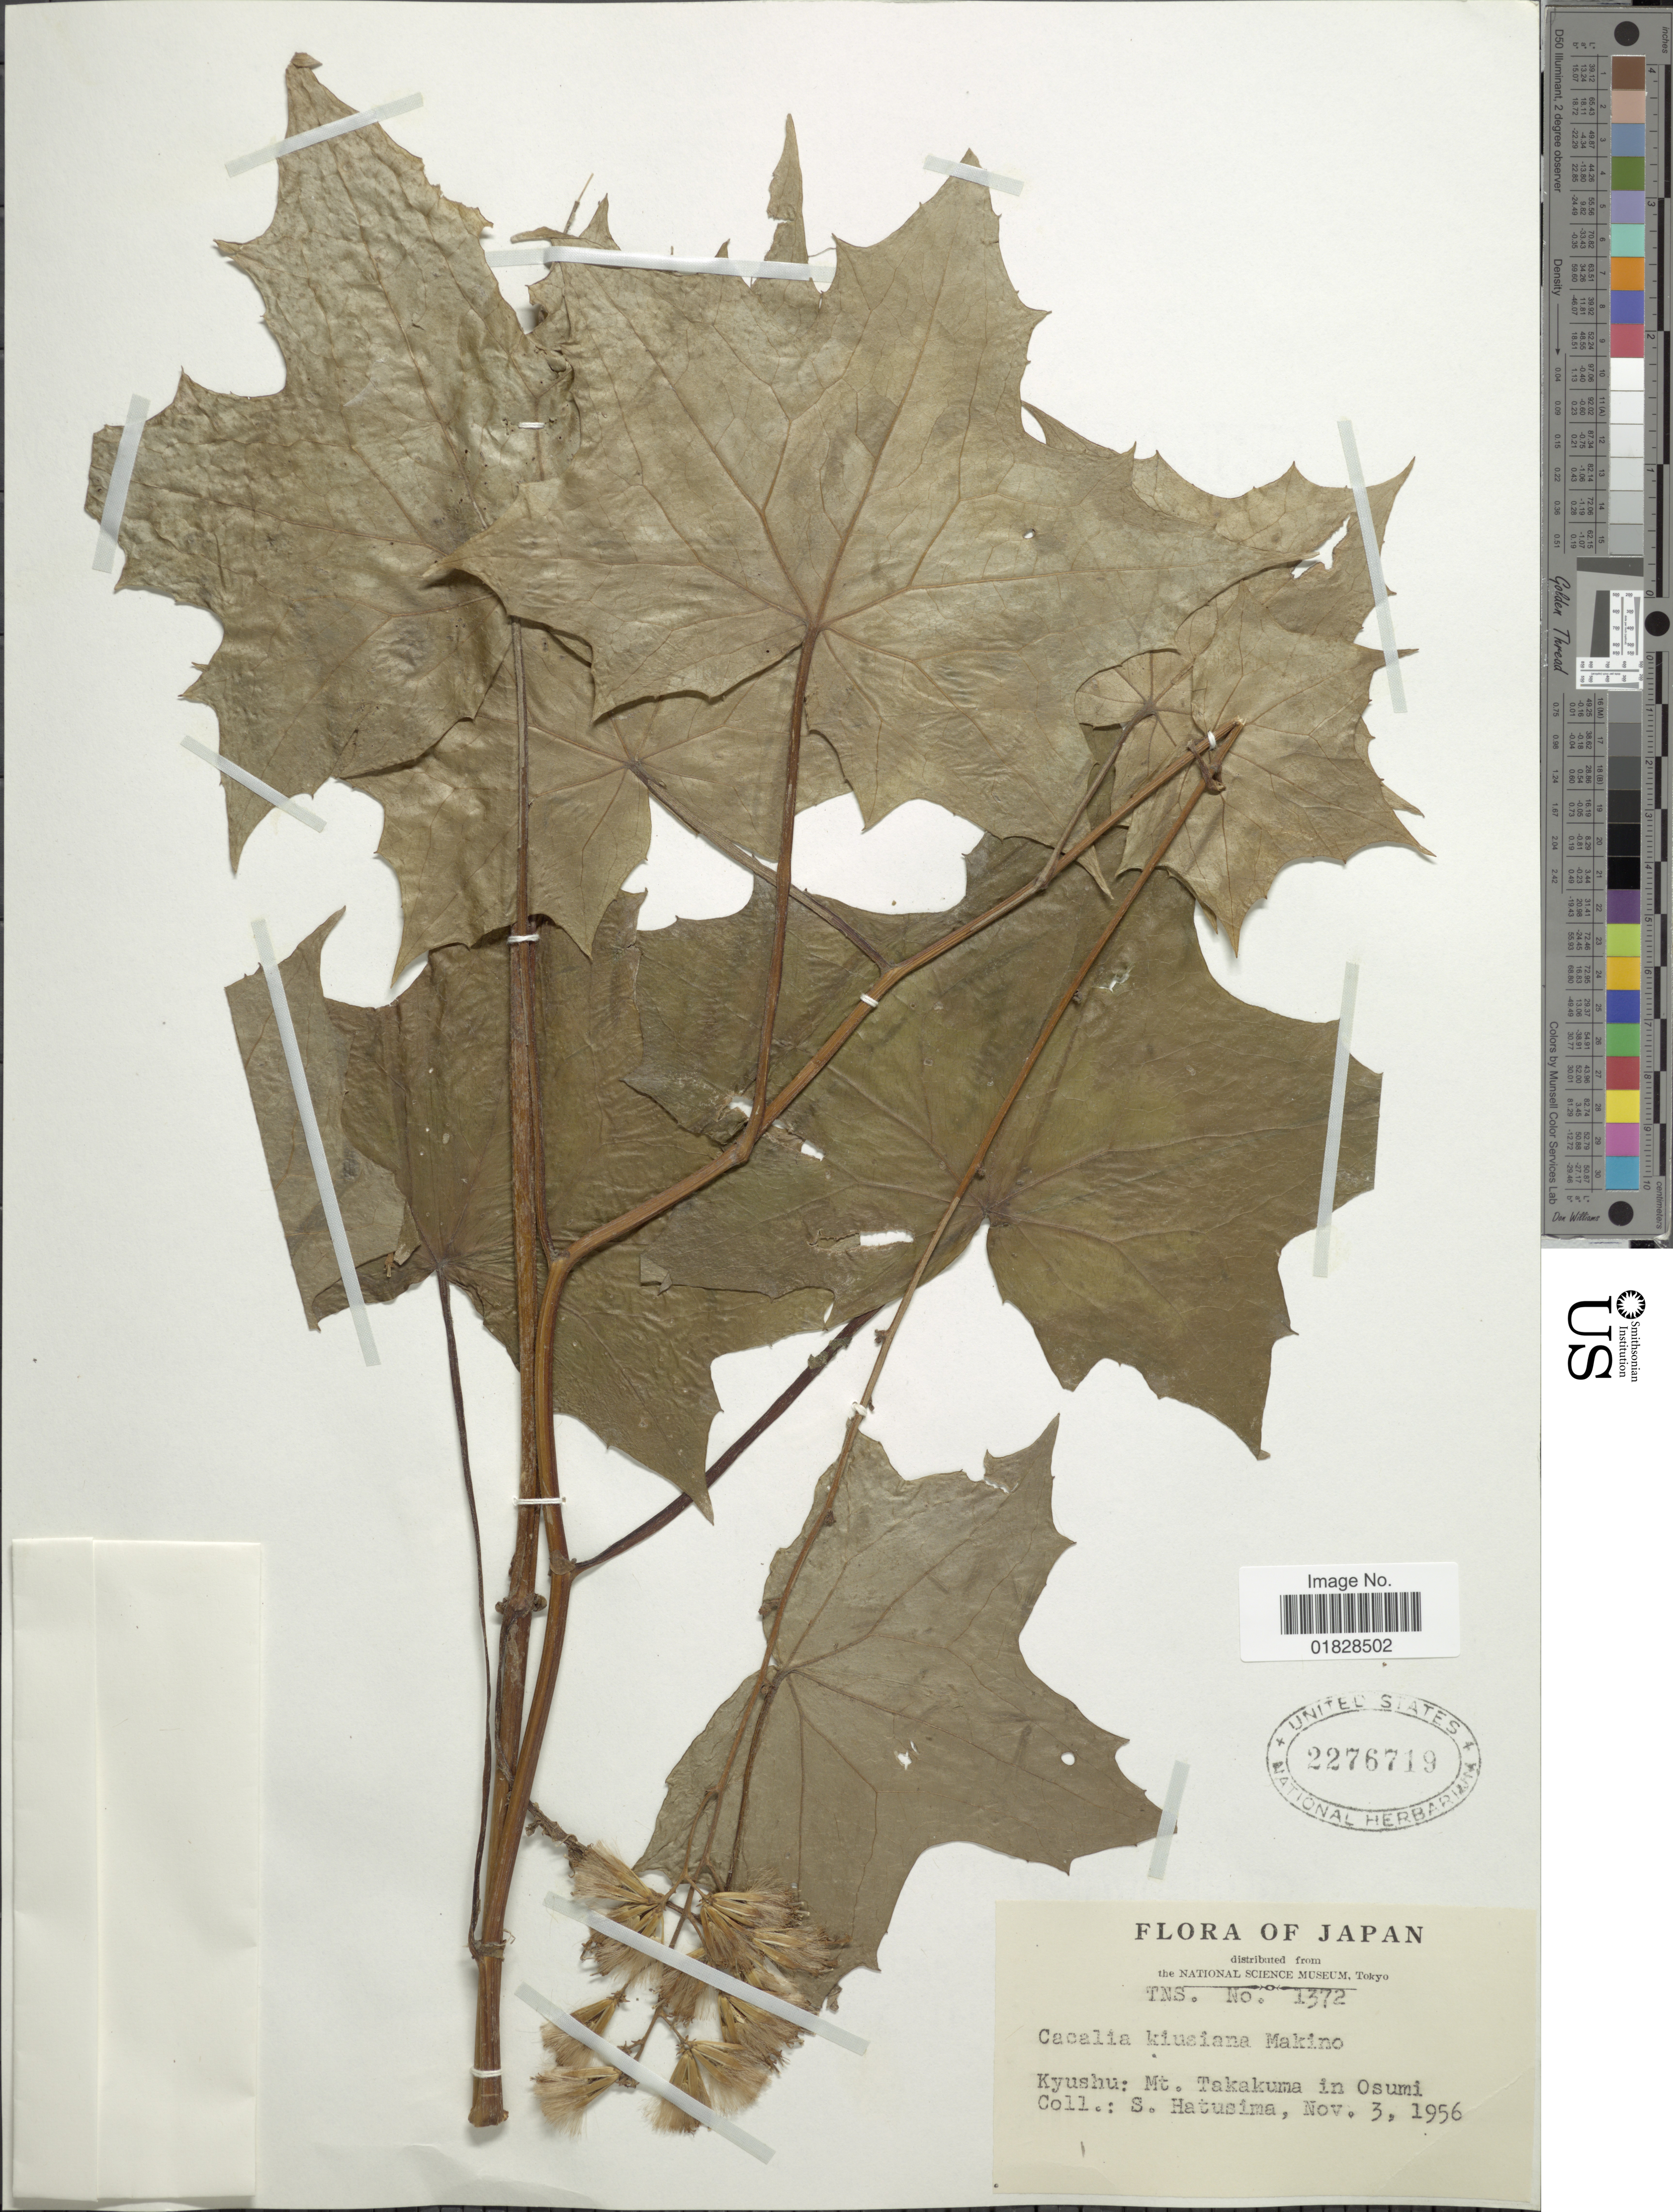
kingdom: Plantae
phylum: Tracheophyta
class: Magnoliopsida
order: Asterales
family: Asteraceae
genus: Parasenecio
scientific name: Parasenecio kiusiana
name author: (Makino) H. Koyama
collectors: S. Hatusima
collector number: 1372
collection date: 1956-11-03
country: Japan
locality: Kyushu: Mt. Takakuma in Osumi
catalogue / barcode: US 2276719